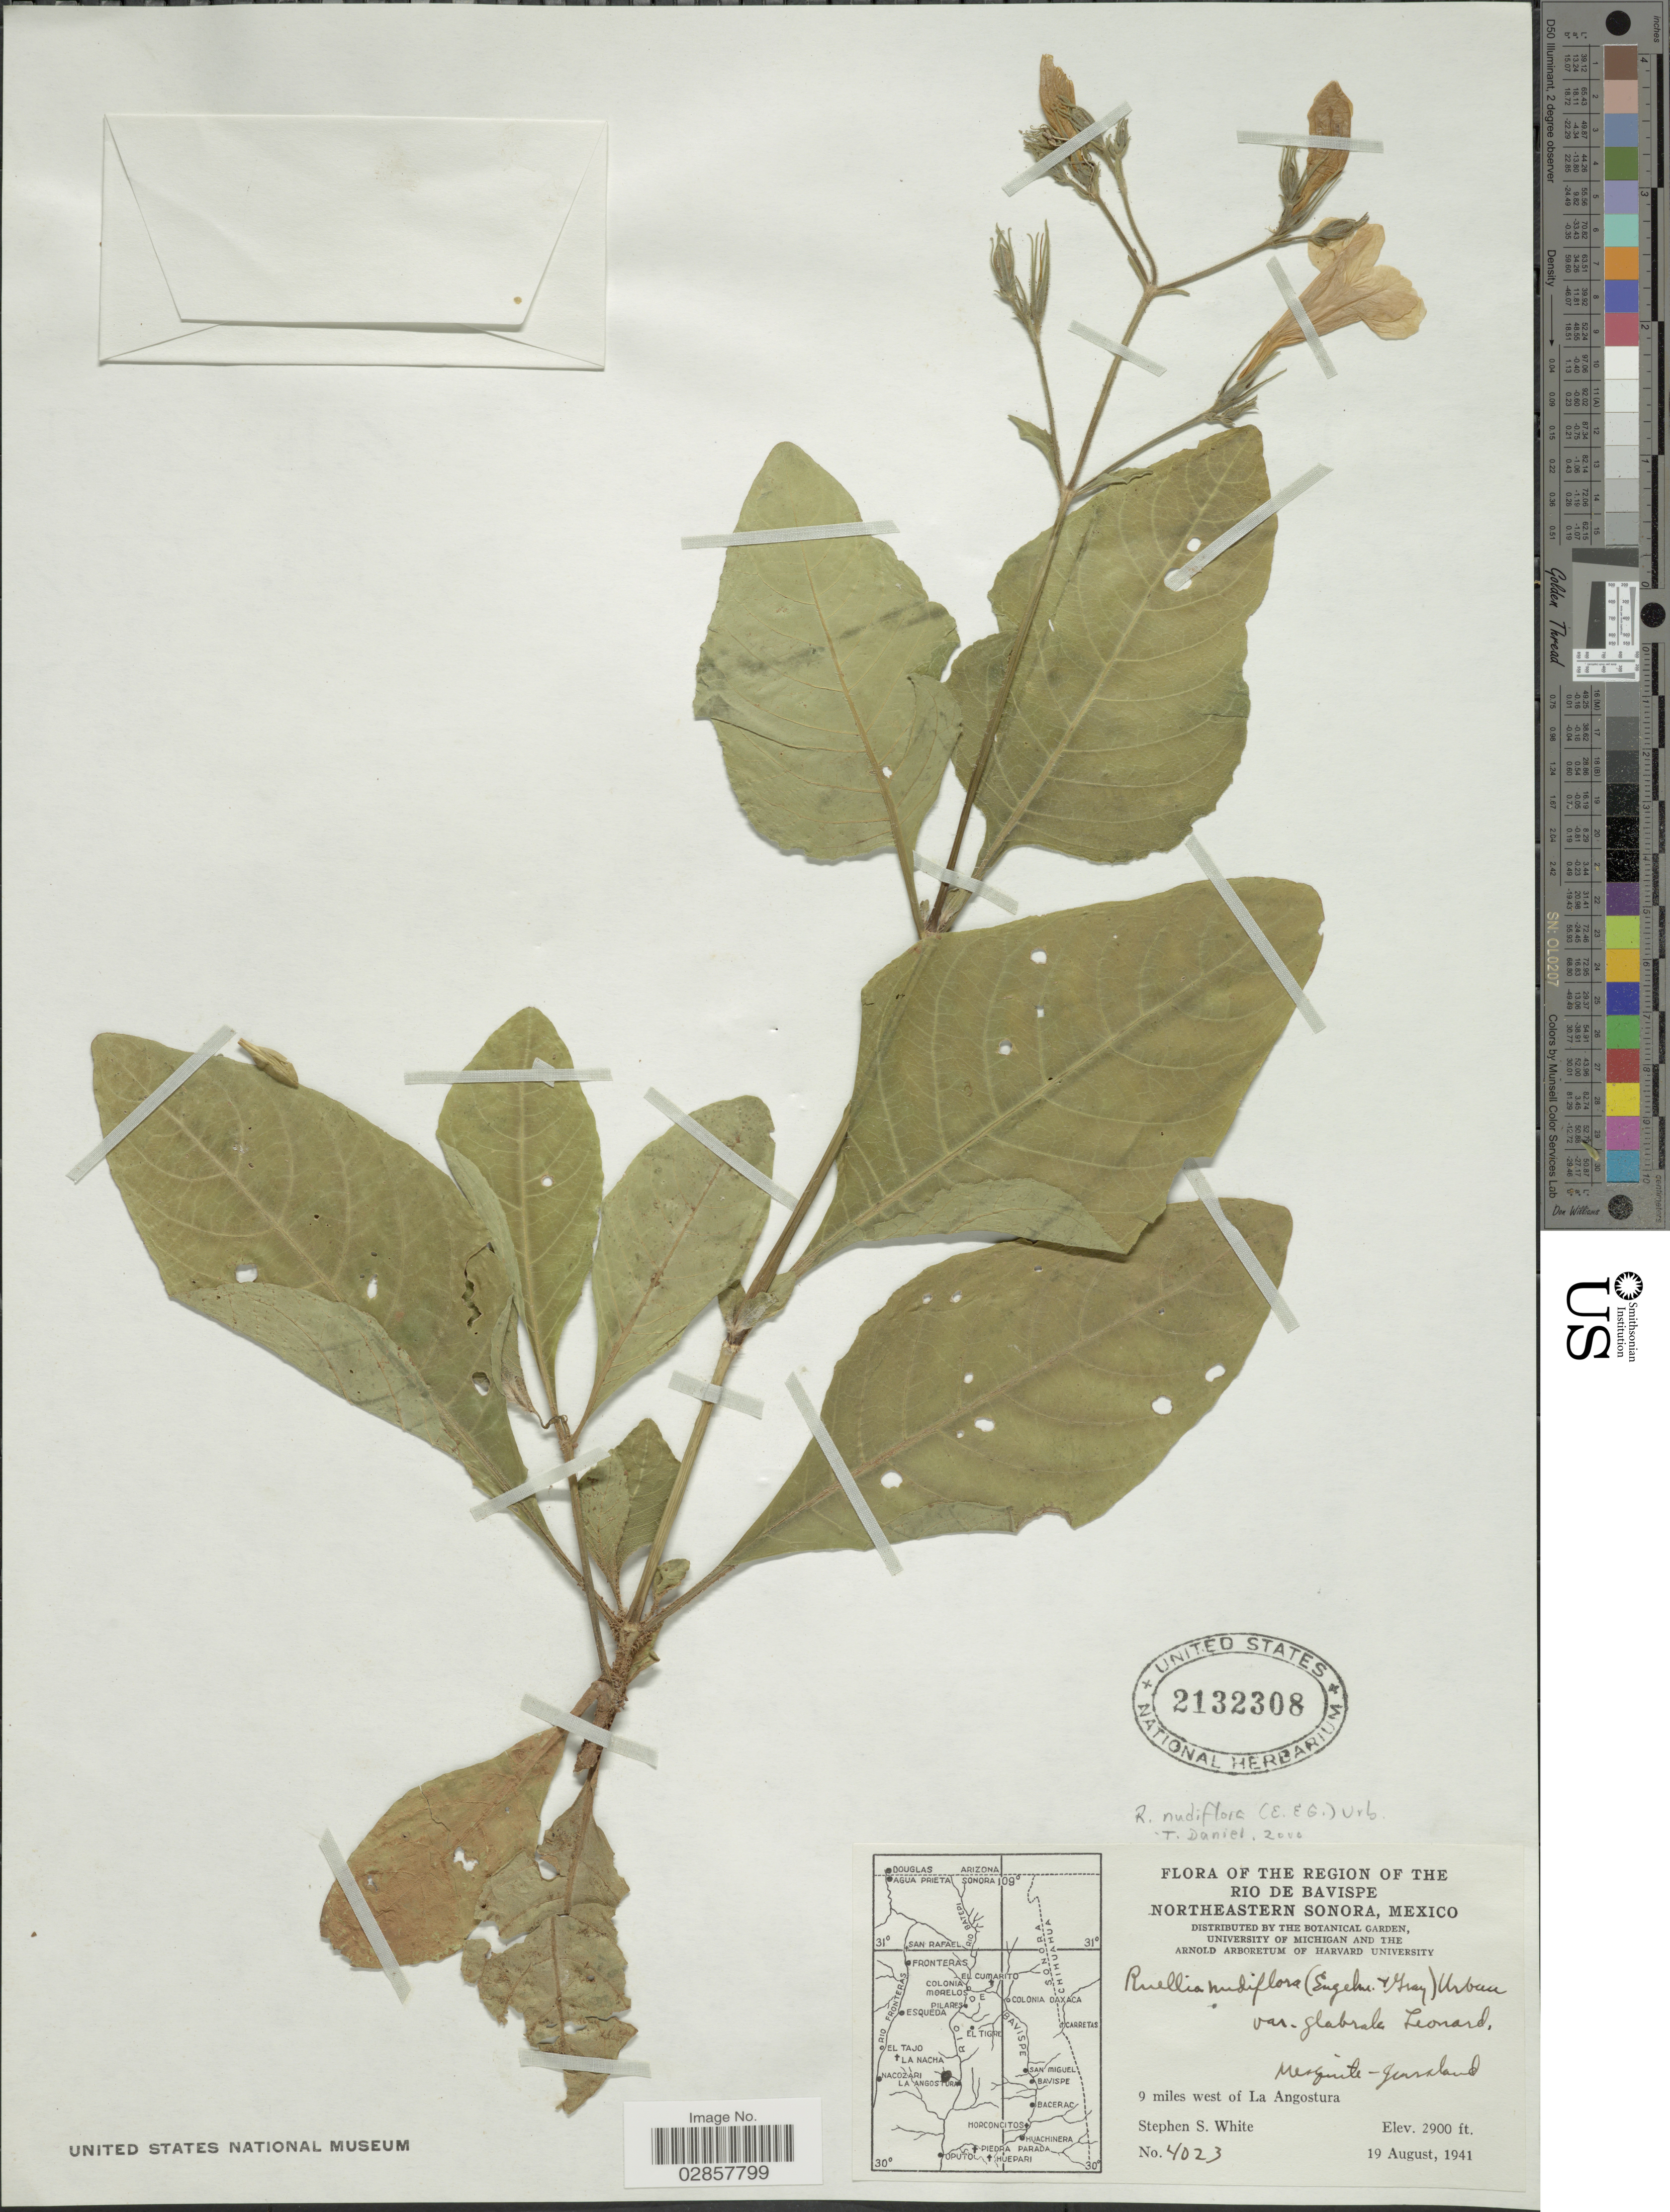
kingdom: Plantae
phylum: Tracheophyta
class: Magnoliopsida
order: Lamiales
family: Acanthaceae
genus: Ruellia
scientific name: Ruellia nudiflora var. glabrata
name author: Leonard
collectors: S. S. White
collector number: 4023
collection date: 1941-08-19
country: Mexico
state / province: Sonora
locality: Region of the Rio de Bavispe. Northeastern Sonora. 9 miles west of La Angostura. Mesquite-Grassland.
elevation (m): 884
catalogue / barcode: US 2132308